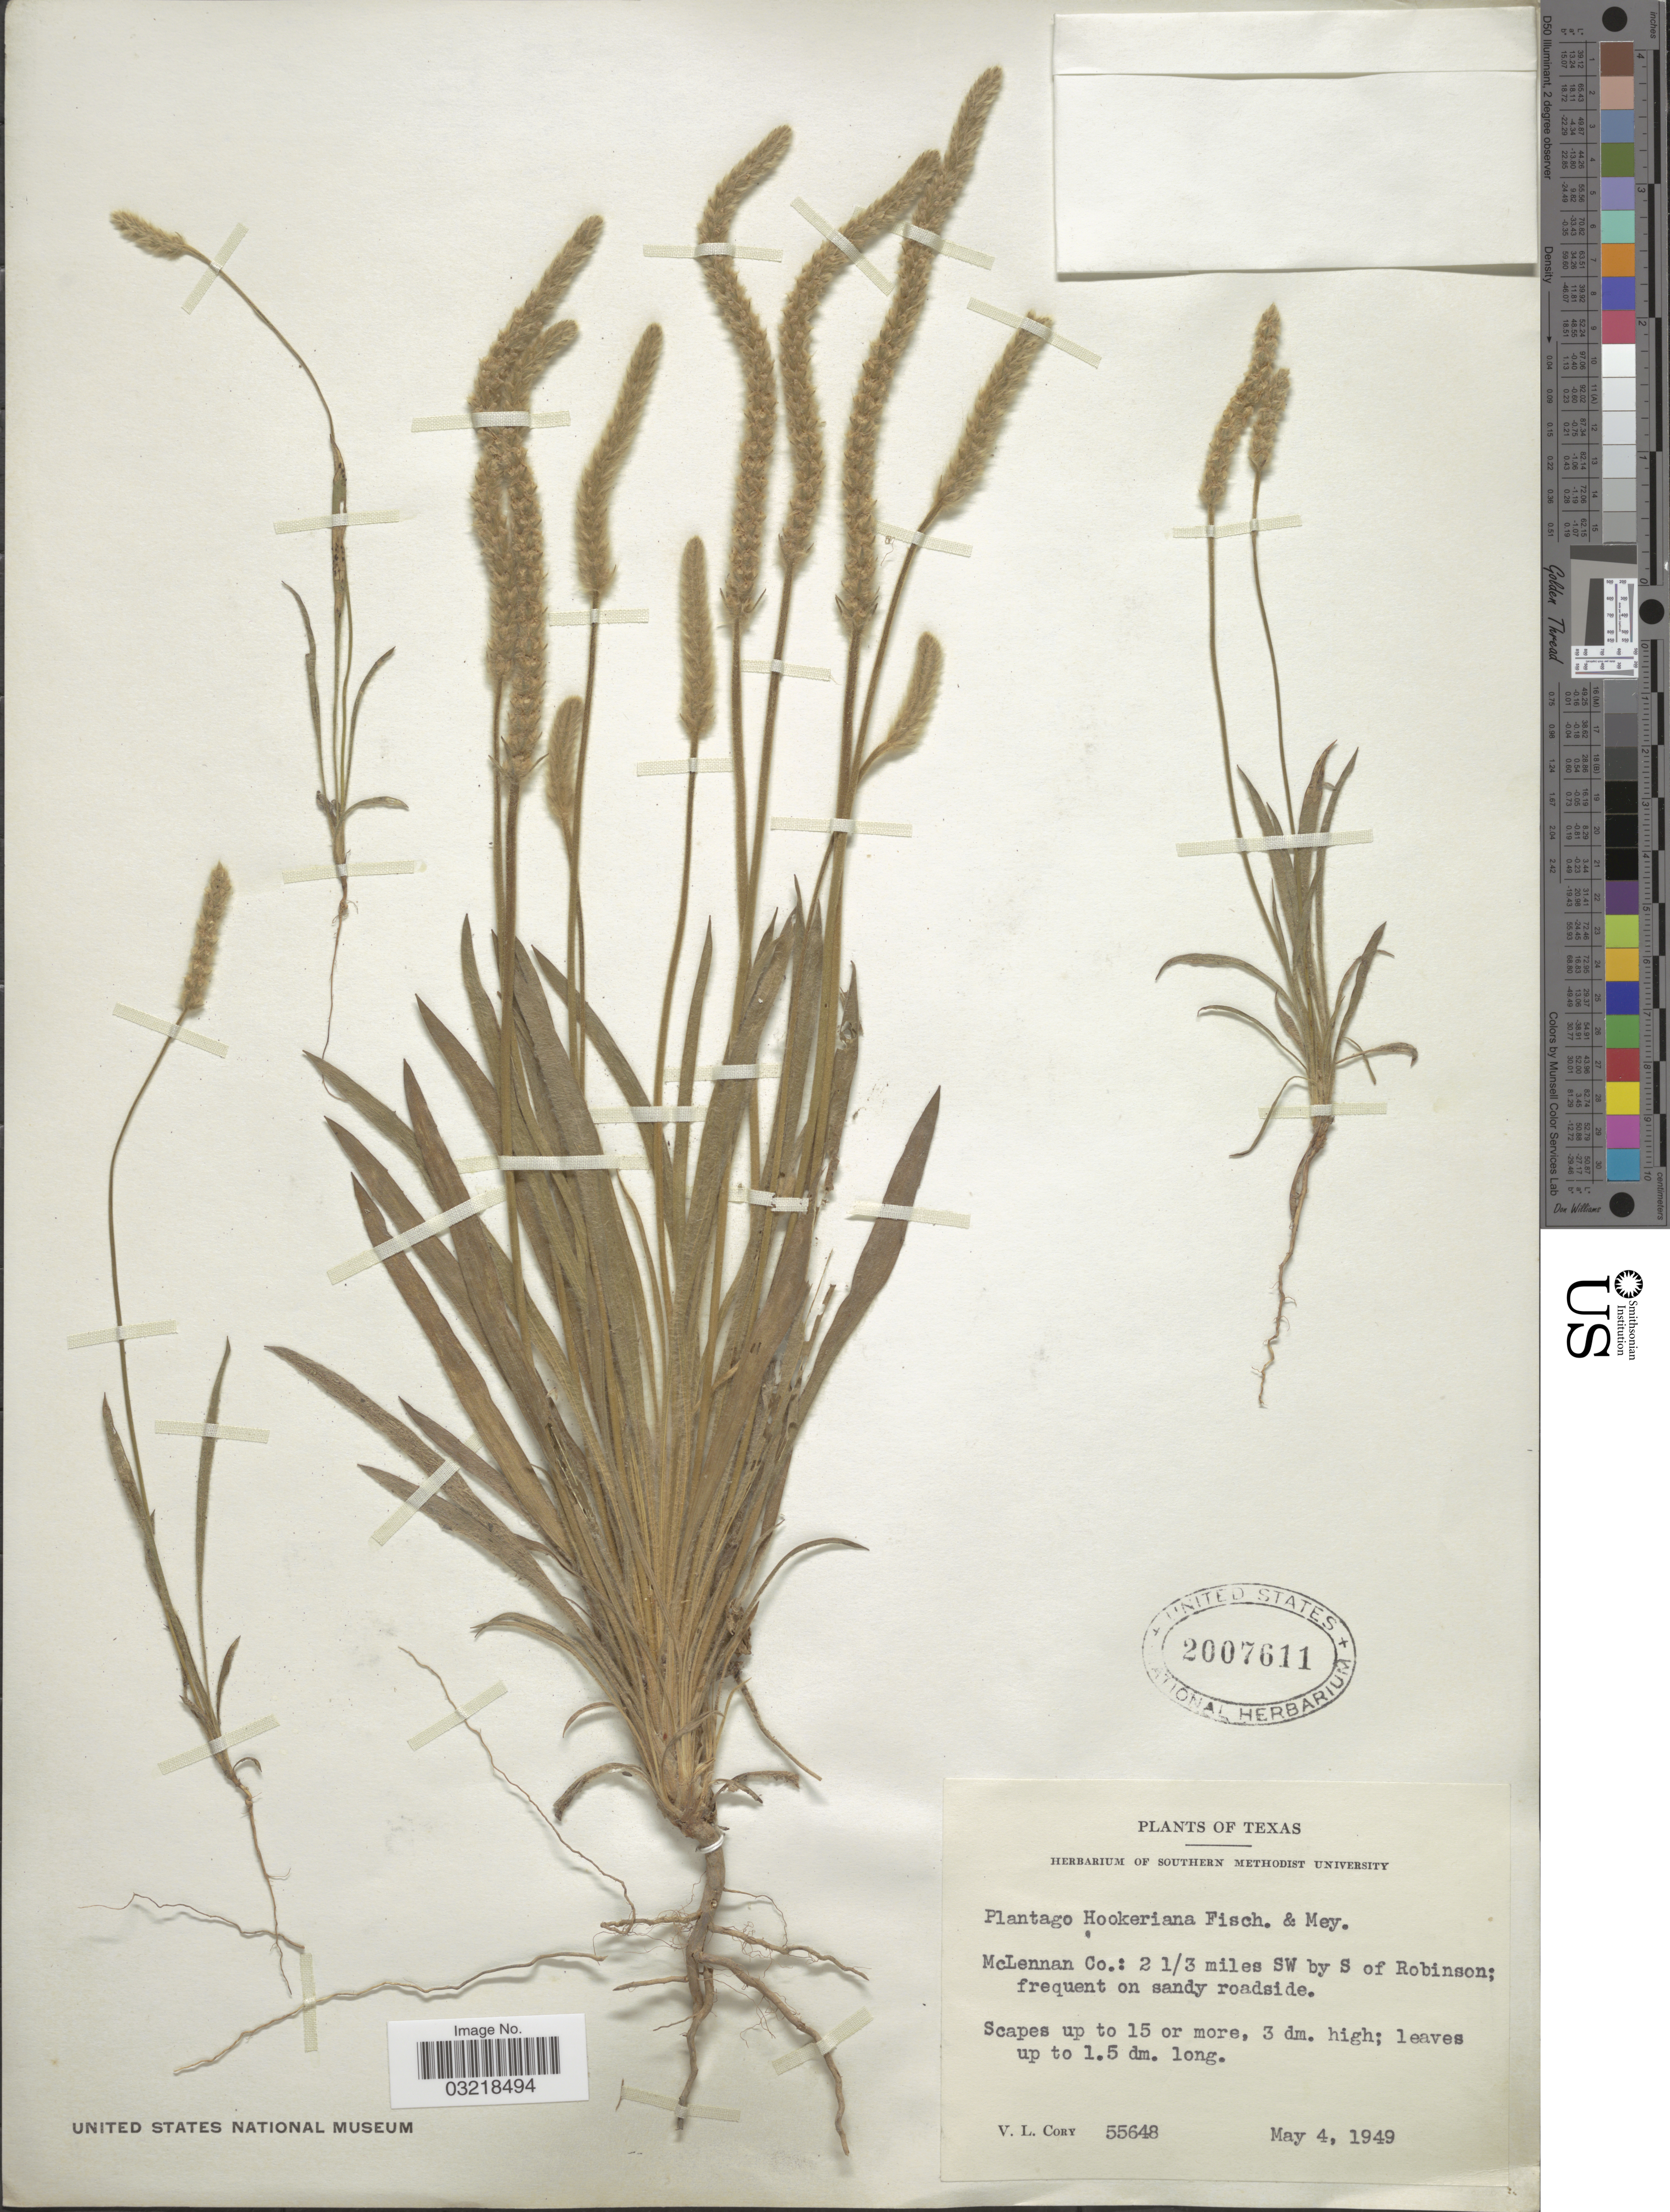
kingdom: Plantae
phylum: Tracheophyta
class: Magnoliopsida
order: Lamiales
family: Plantaginaceae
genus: Plantago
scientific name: Plantago hookeriana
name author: Fisch. & C.A. Mey.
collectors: V. Cory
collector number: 55648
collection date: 1949-05-04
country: United States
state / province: Texas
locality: McLennan Co.: 2 1/3 miles SW by S of Robinson; frequent on sandy roadside.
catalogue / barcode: US 2007611